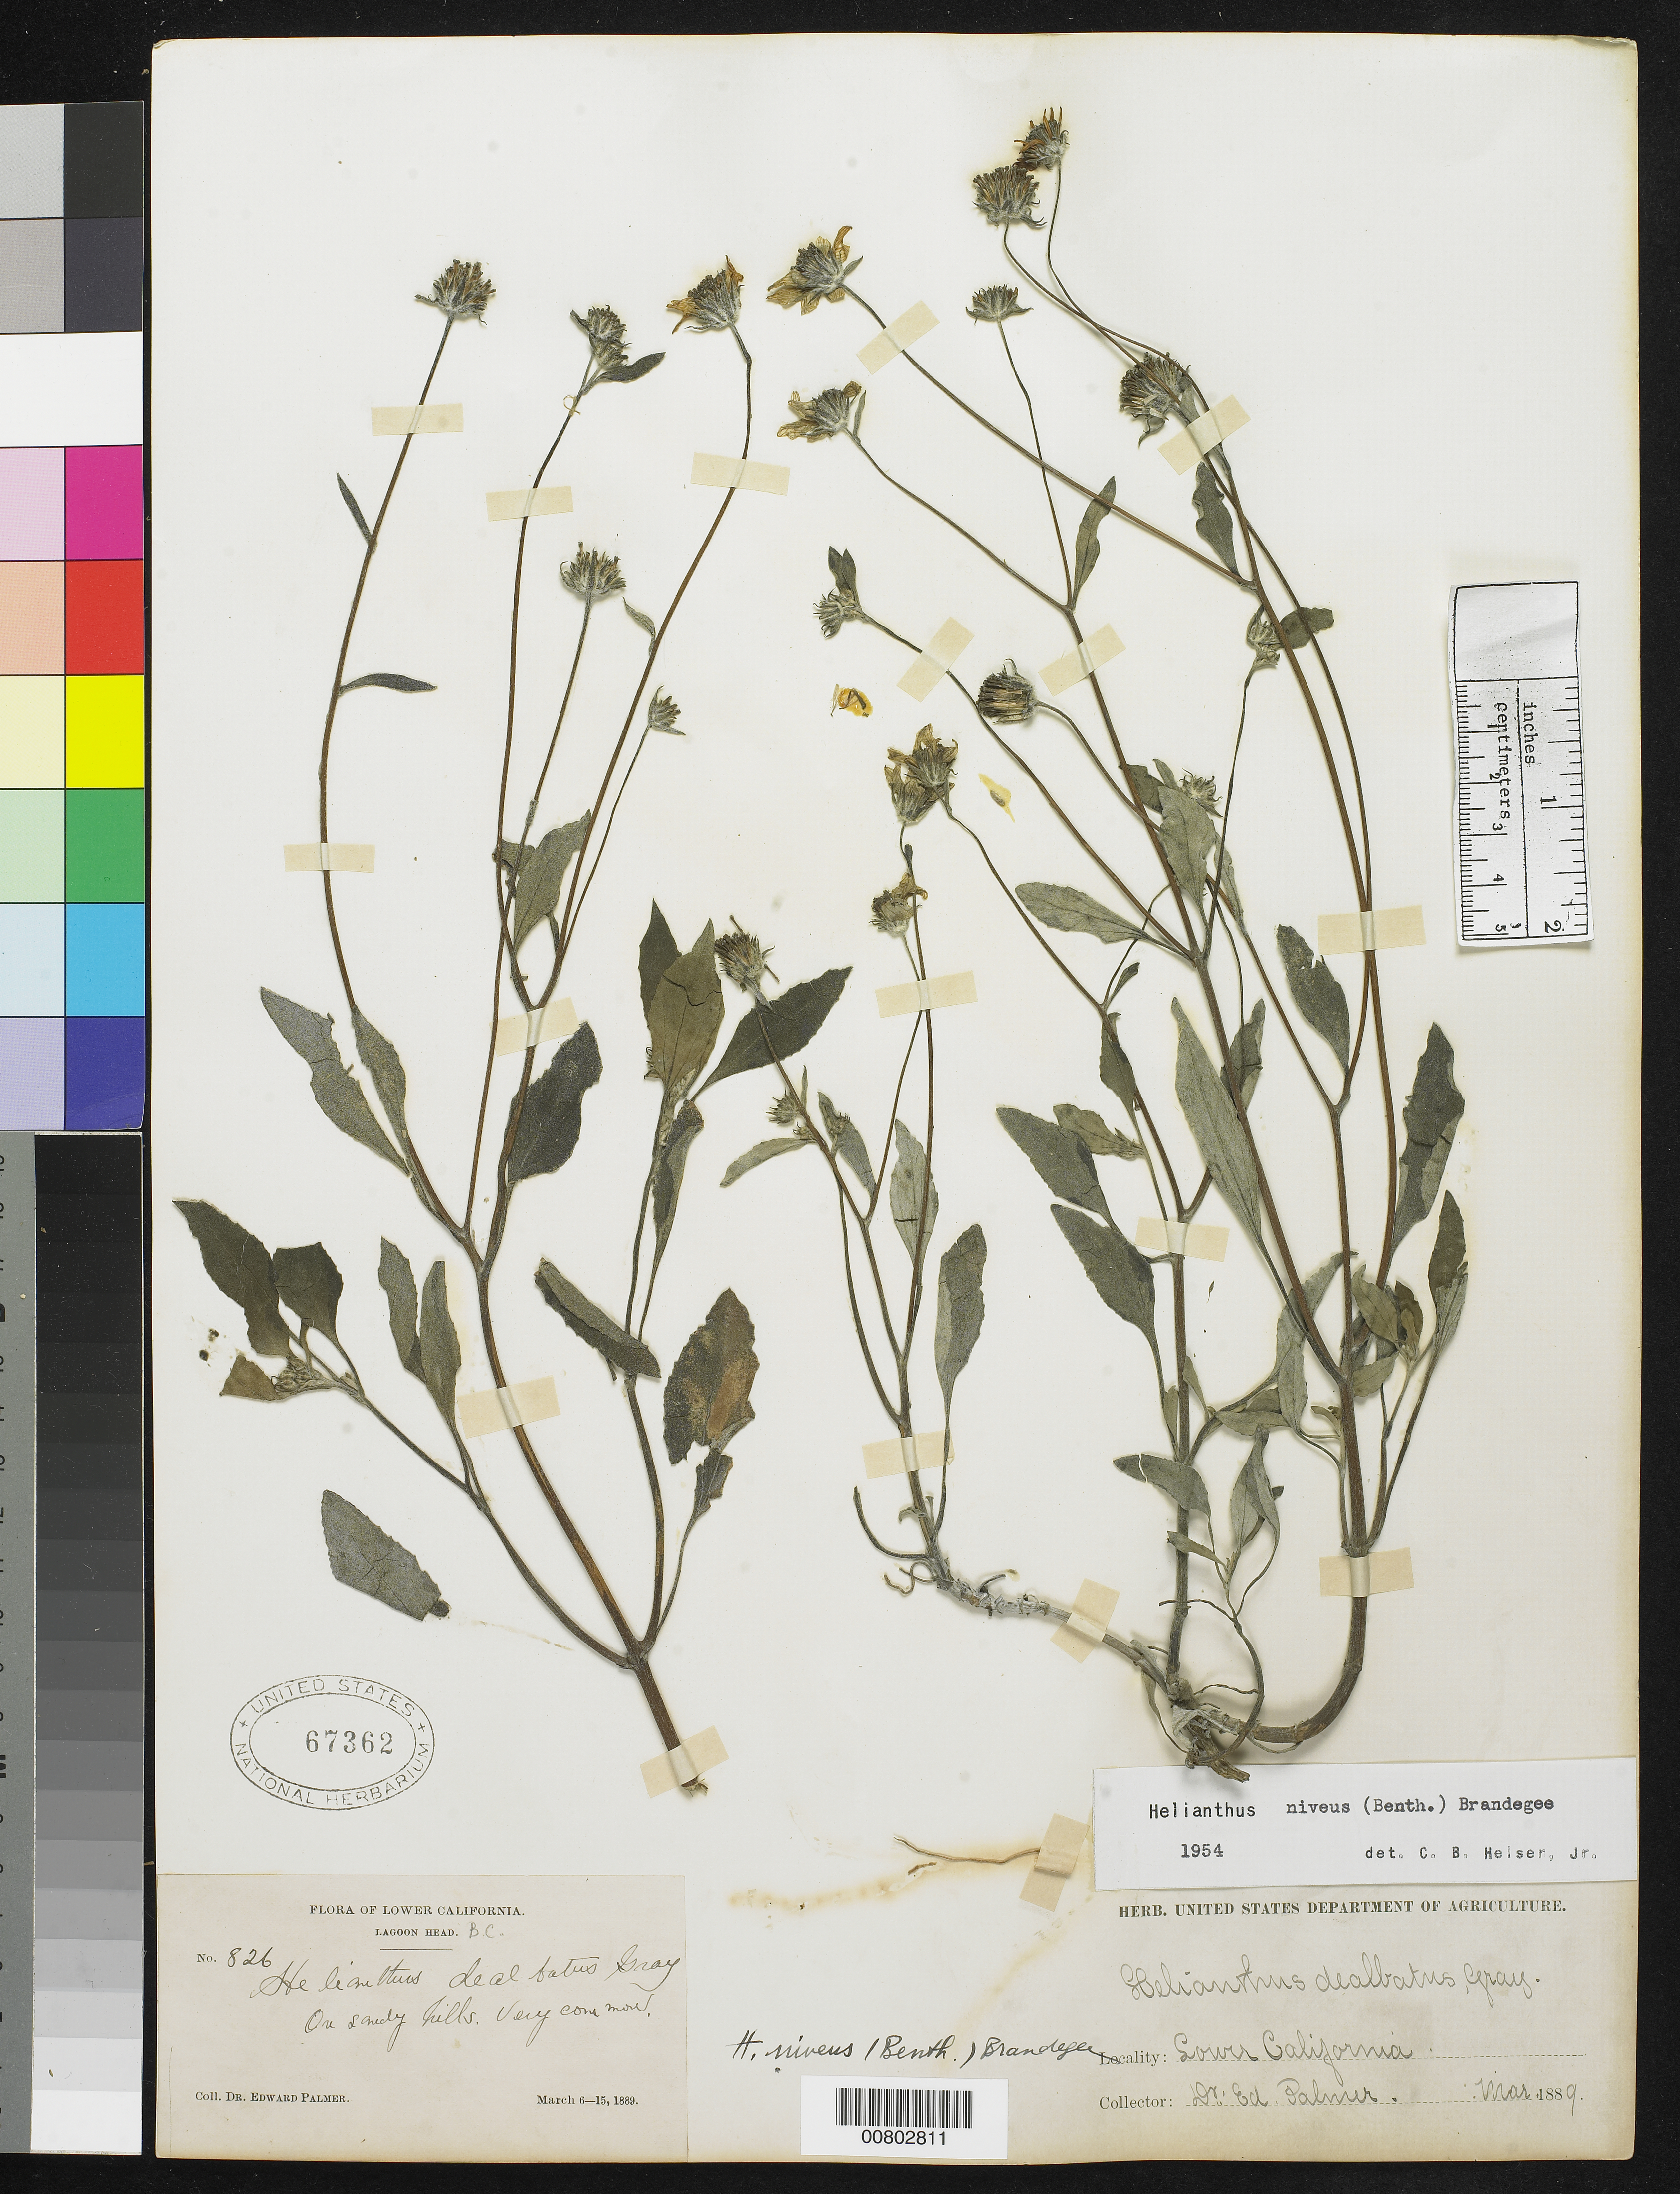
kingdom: Plantae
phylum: Tracheophyta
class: Magnoliopsida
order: Asterales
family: Asteraceae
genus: Helianthus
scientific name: Helianthus niveus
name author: (Benth.) Brandegee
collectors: E. Palmer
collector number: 826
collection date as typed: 06 Mar 1889 to 15 Mar 1889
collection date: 1889-03-06/1889-03-15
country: Mexico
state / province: Baja California Norte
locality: Lagoon Head, Baja California.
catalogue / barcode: US 67362